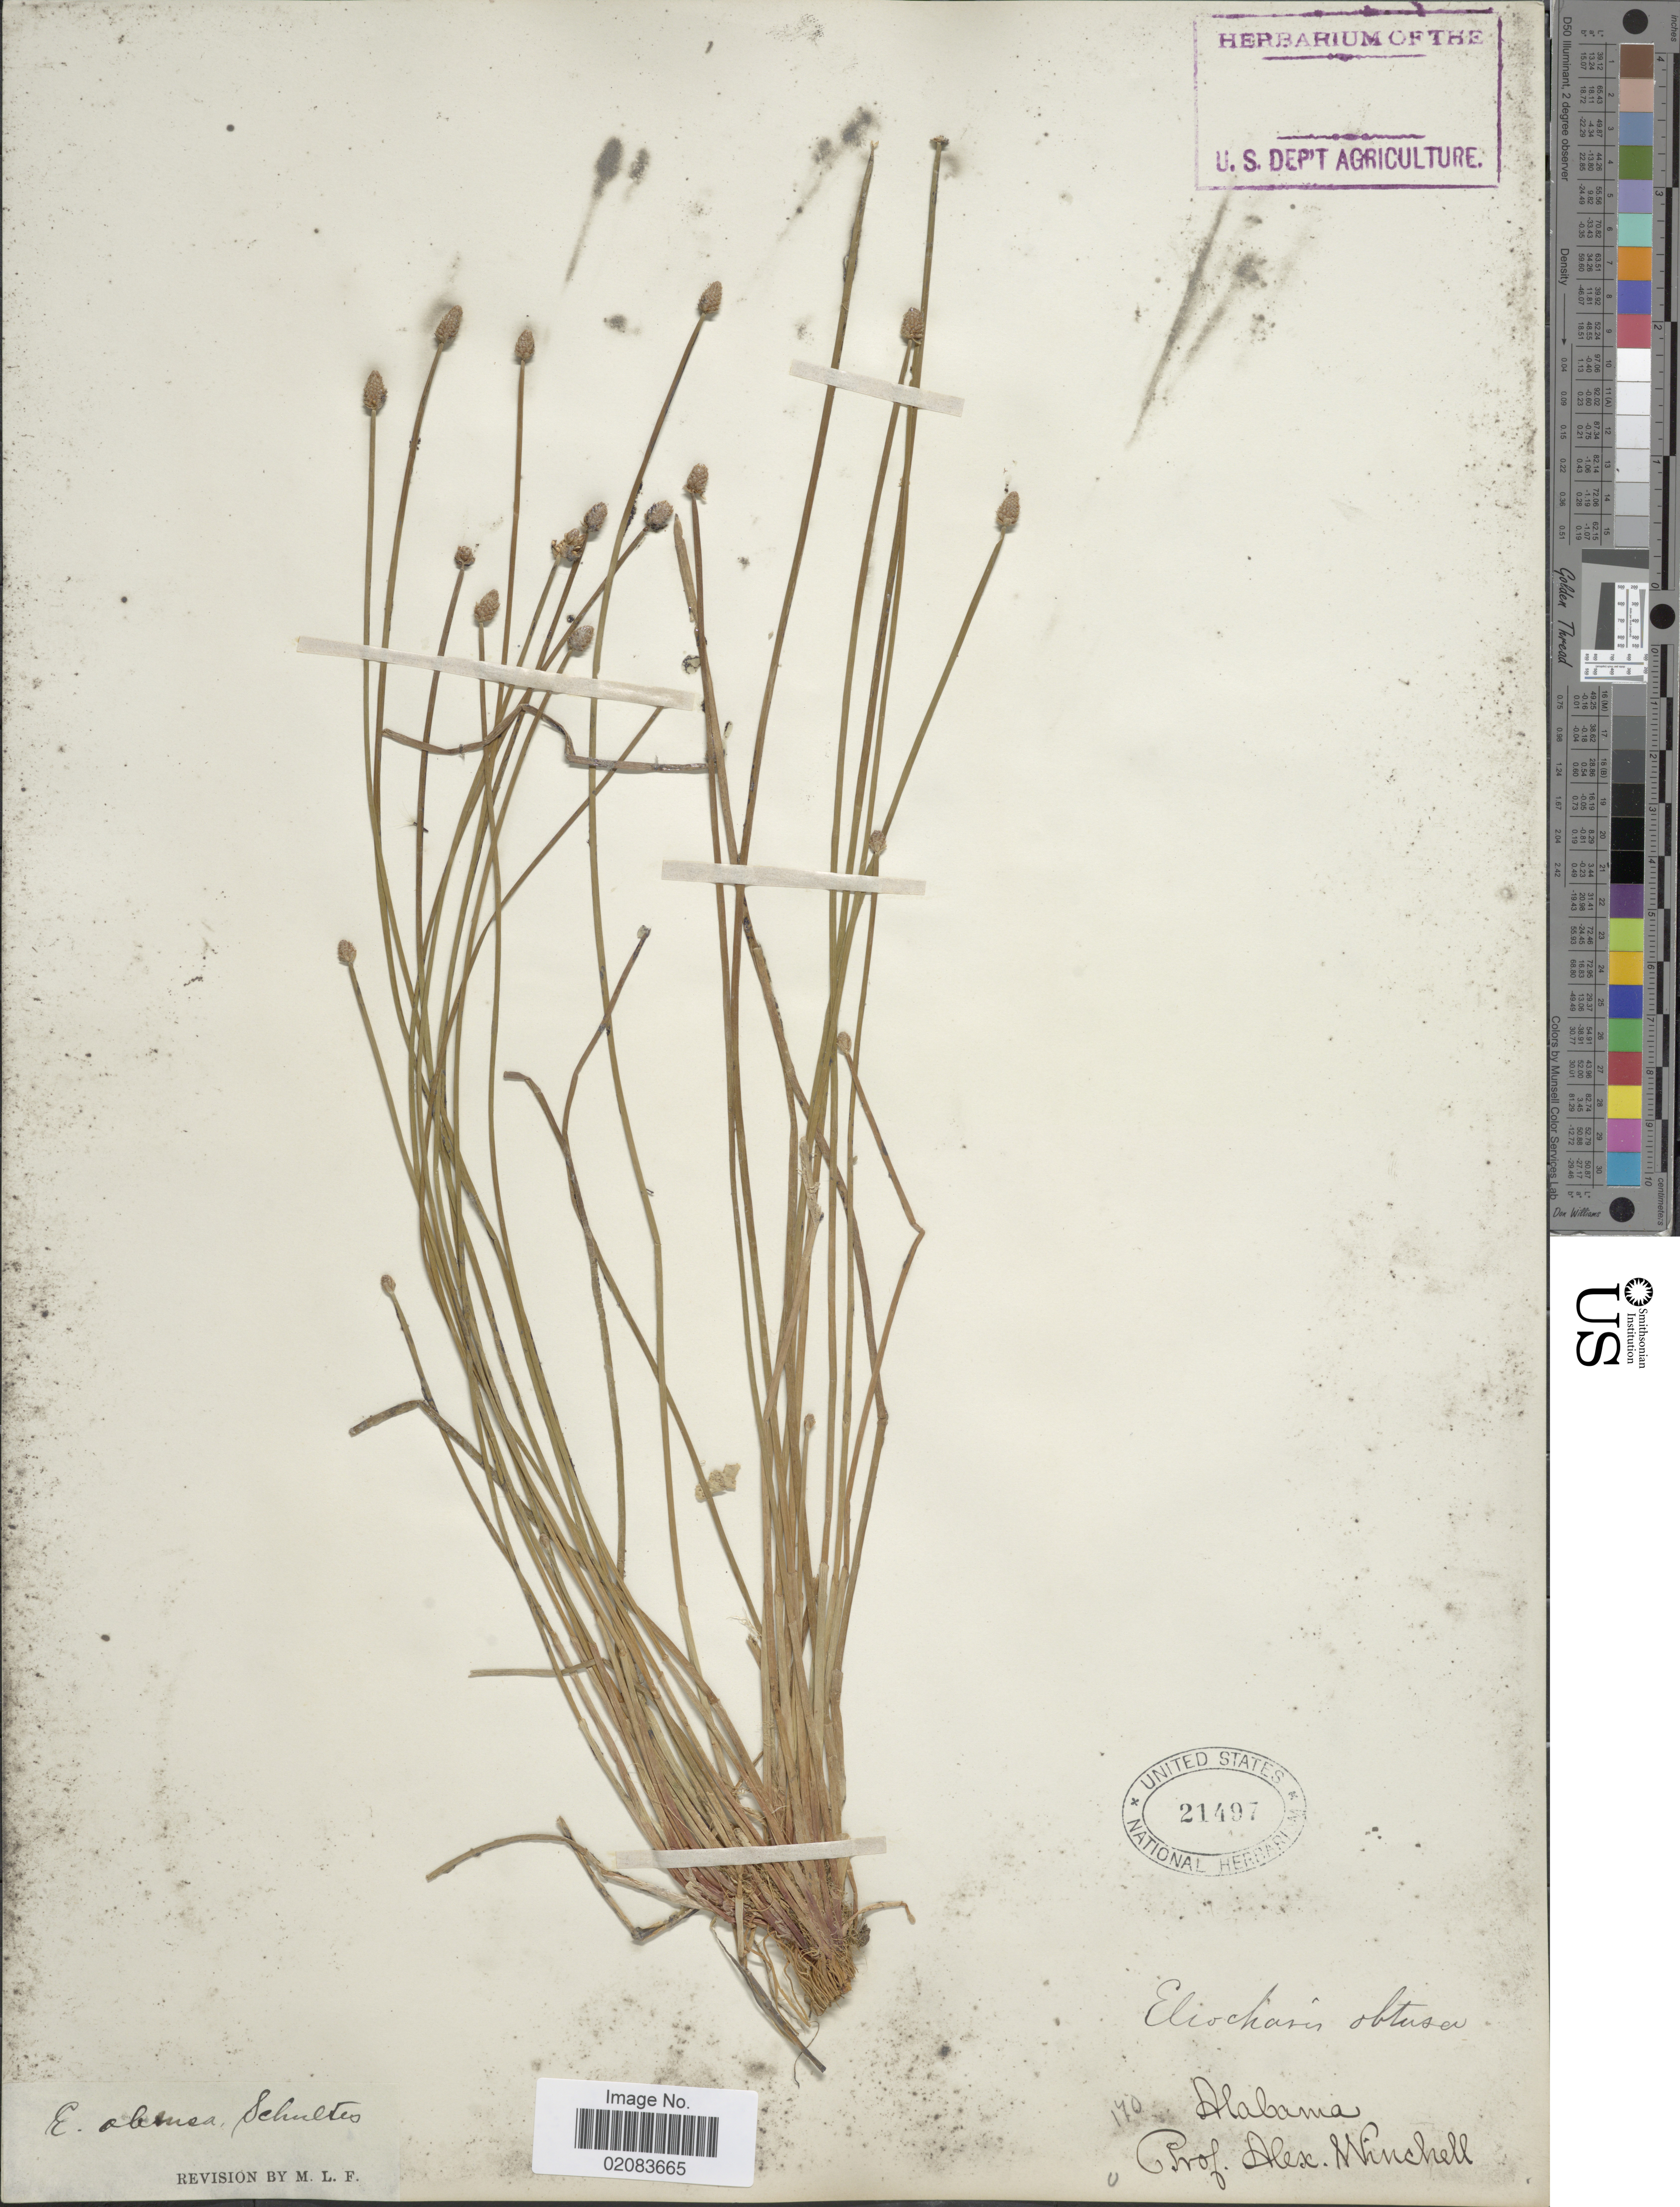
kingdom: Plantae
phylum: Tracheophyta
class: Liliopsida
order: Poales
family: Cyperaceae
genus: Eleocharis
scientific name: Eleocharis obtusa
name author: (Willd.) Schult.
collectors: A. Winchell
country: United States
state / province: Alabama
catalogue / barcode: US 21497